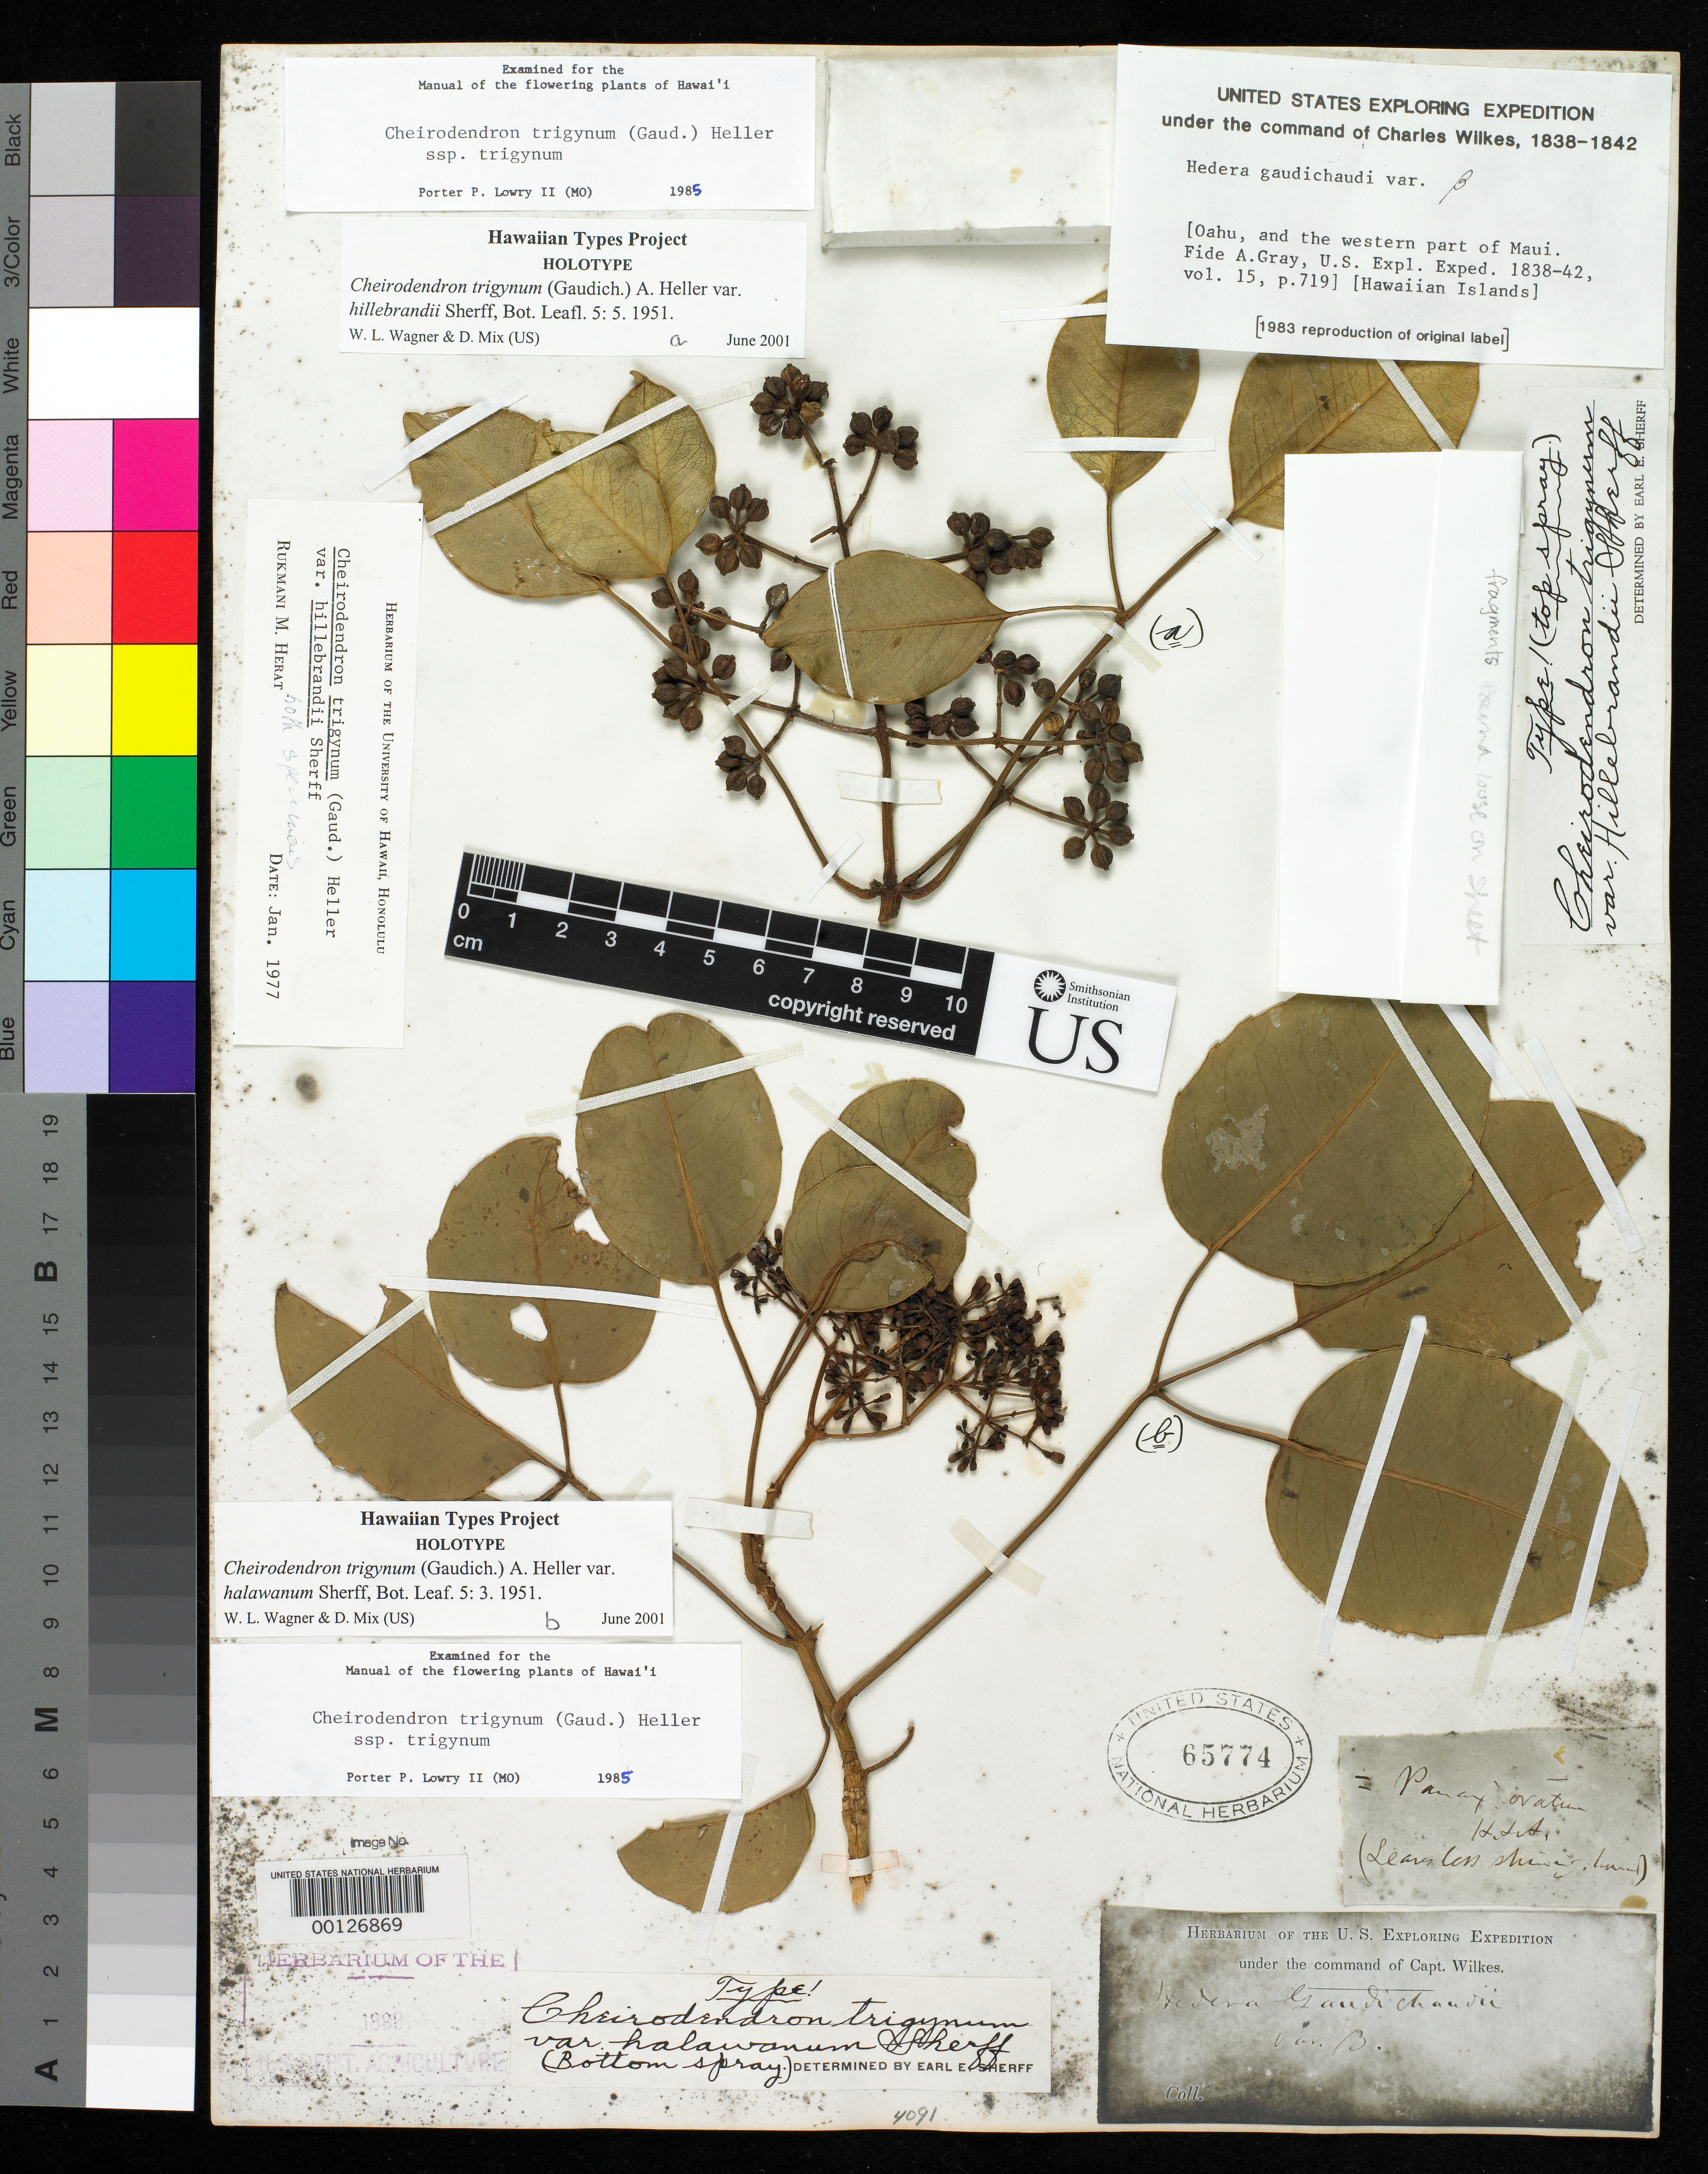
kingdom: Plantae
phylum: Tracheophyta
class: Magnoliopsida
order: Apiales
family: Araliaceae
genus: Cheirodendron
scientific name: Cheirodendron trigynum var. halawanum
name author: Sherff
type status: Holotype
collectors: Wilkes Explor. Exped.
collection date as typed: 1838 to -- --- 1842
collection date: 1838/1842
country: United States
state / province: Hawaii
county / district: Maui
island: Maui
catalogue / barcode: US 65774-2